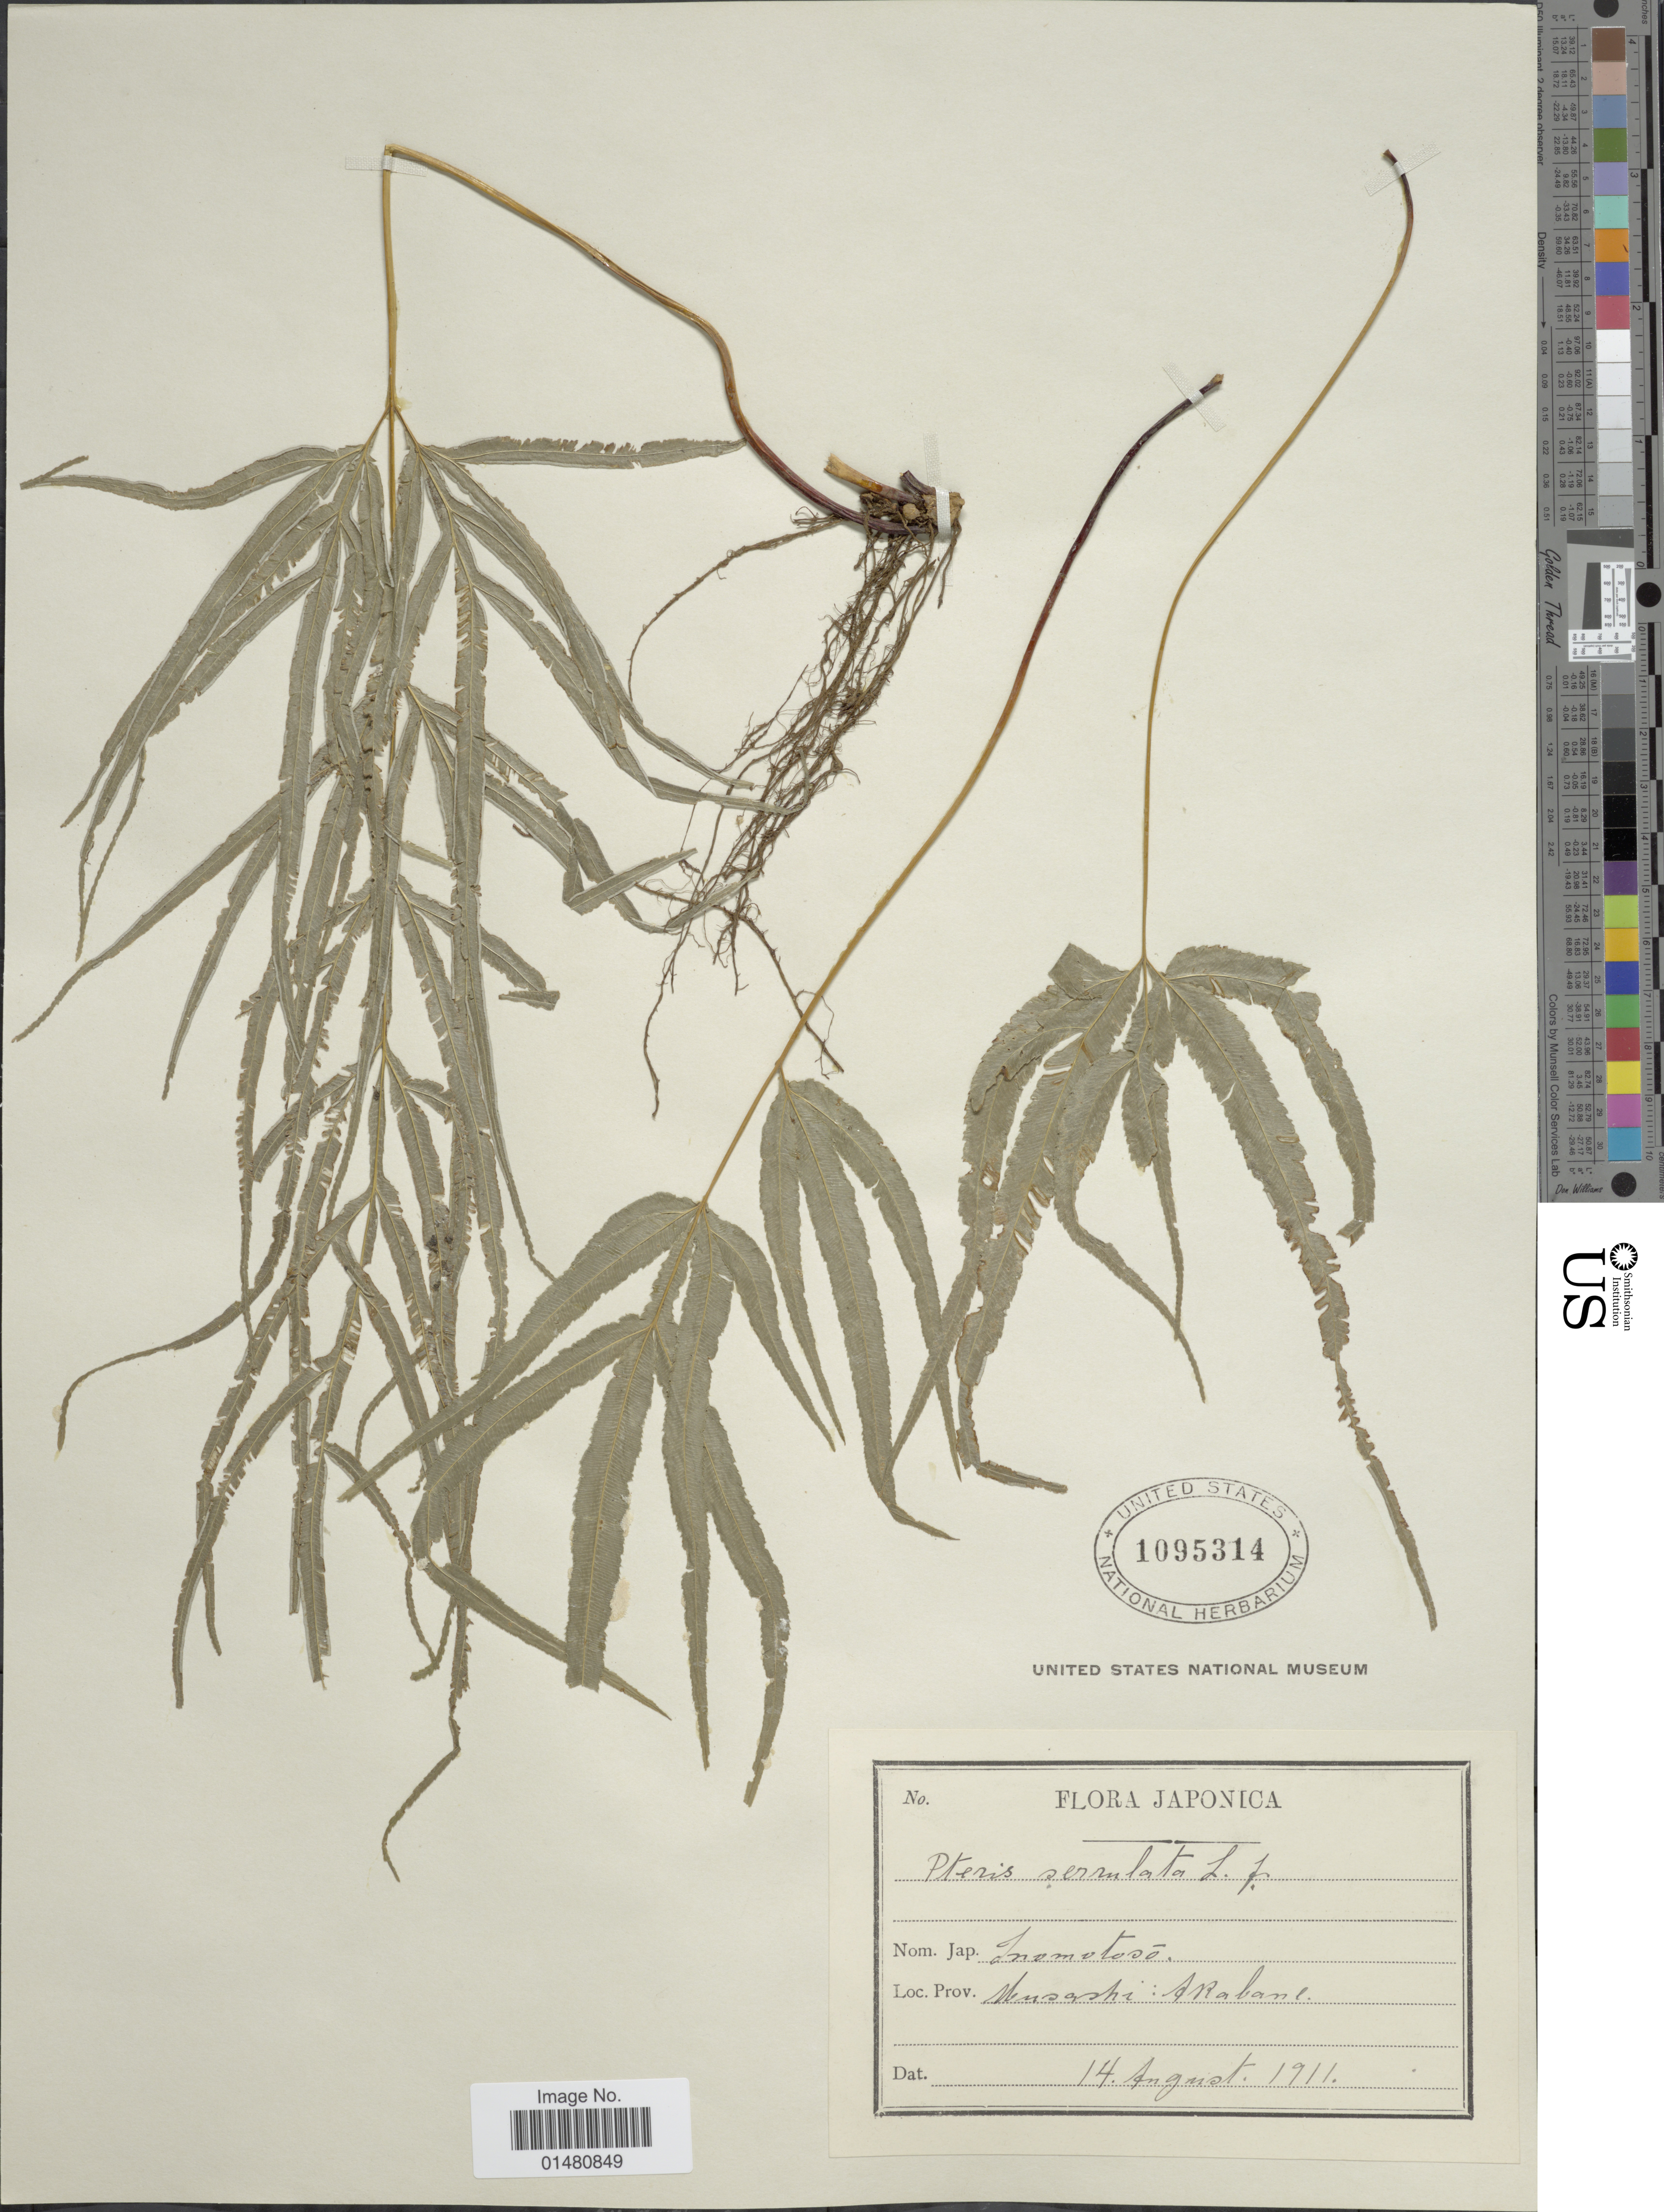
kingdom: Plantae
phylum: Tracheophyta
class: Polypodiopsida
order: Polypodiales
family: Pteridaceae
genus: Pteris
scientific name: Pteris multifida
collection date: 1911-08-14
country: Japan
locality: Musashi: Akabane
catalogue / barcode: US 1095314